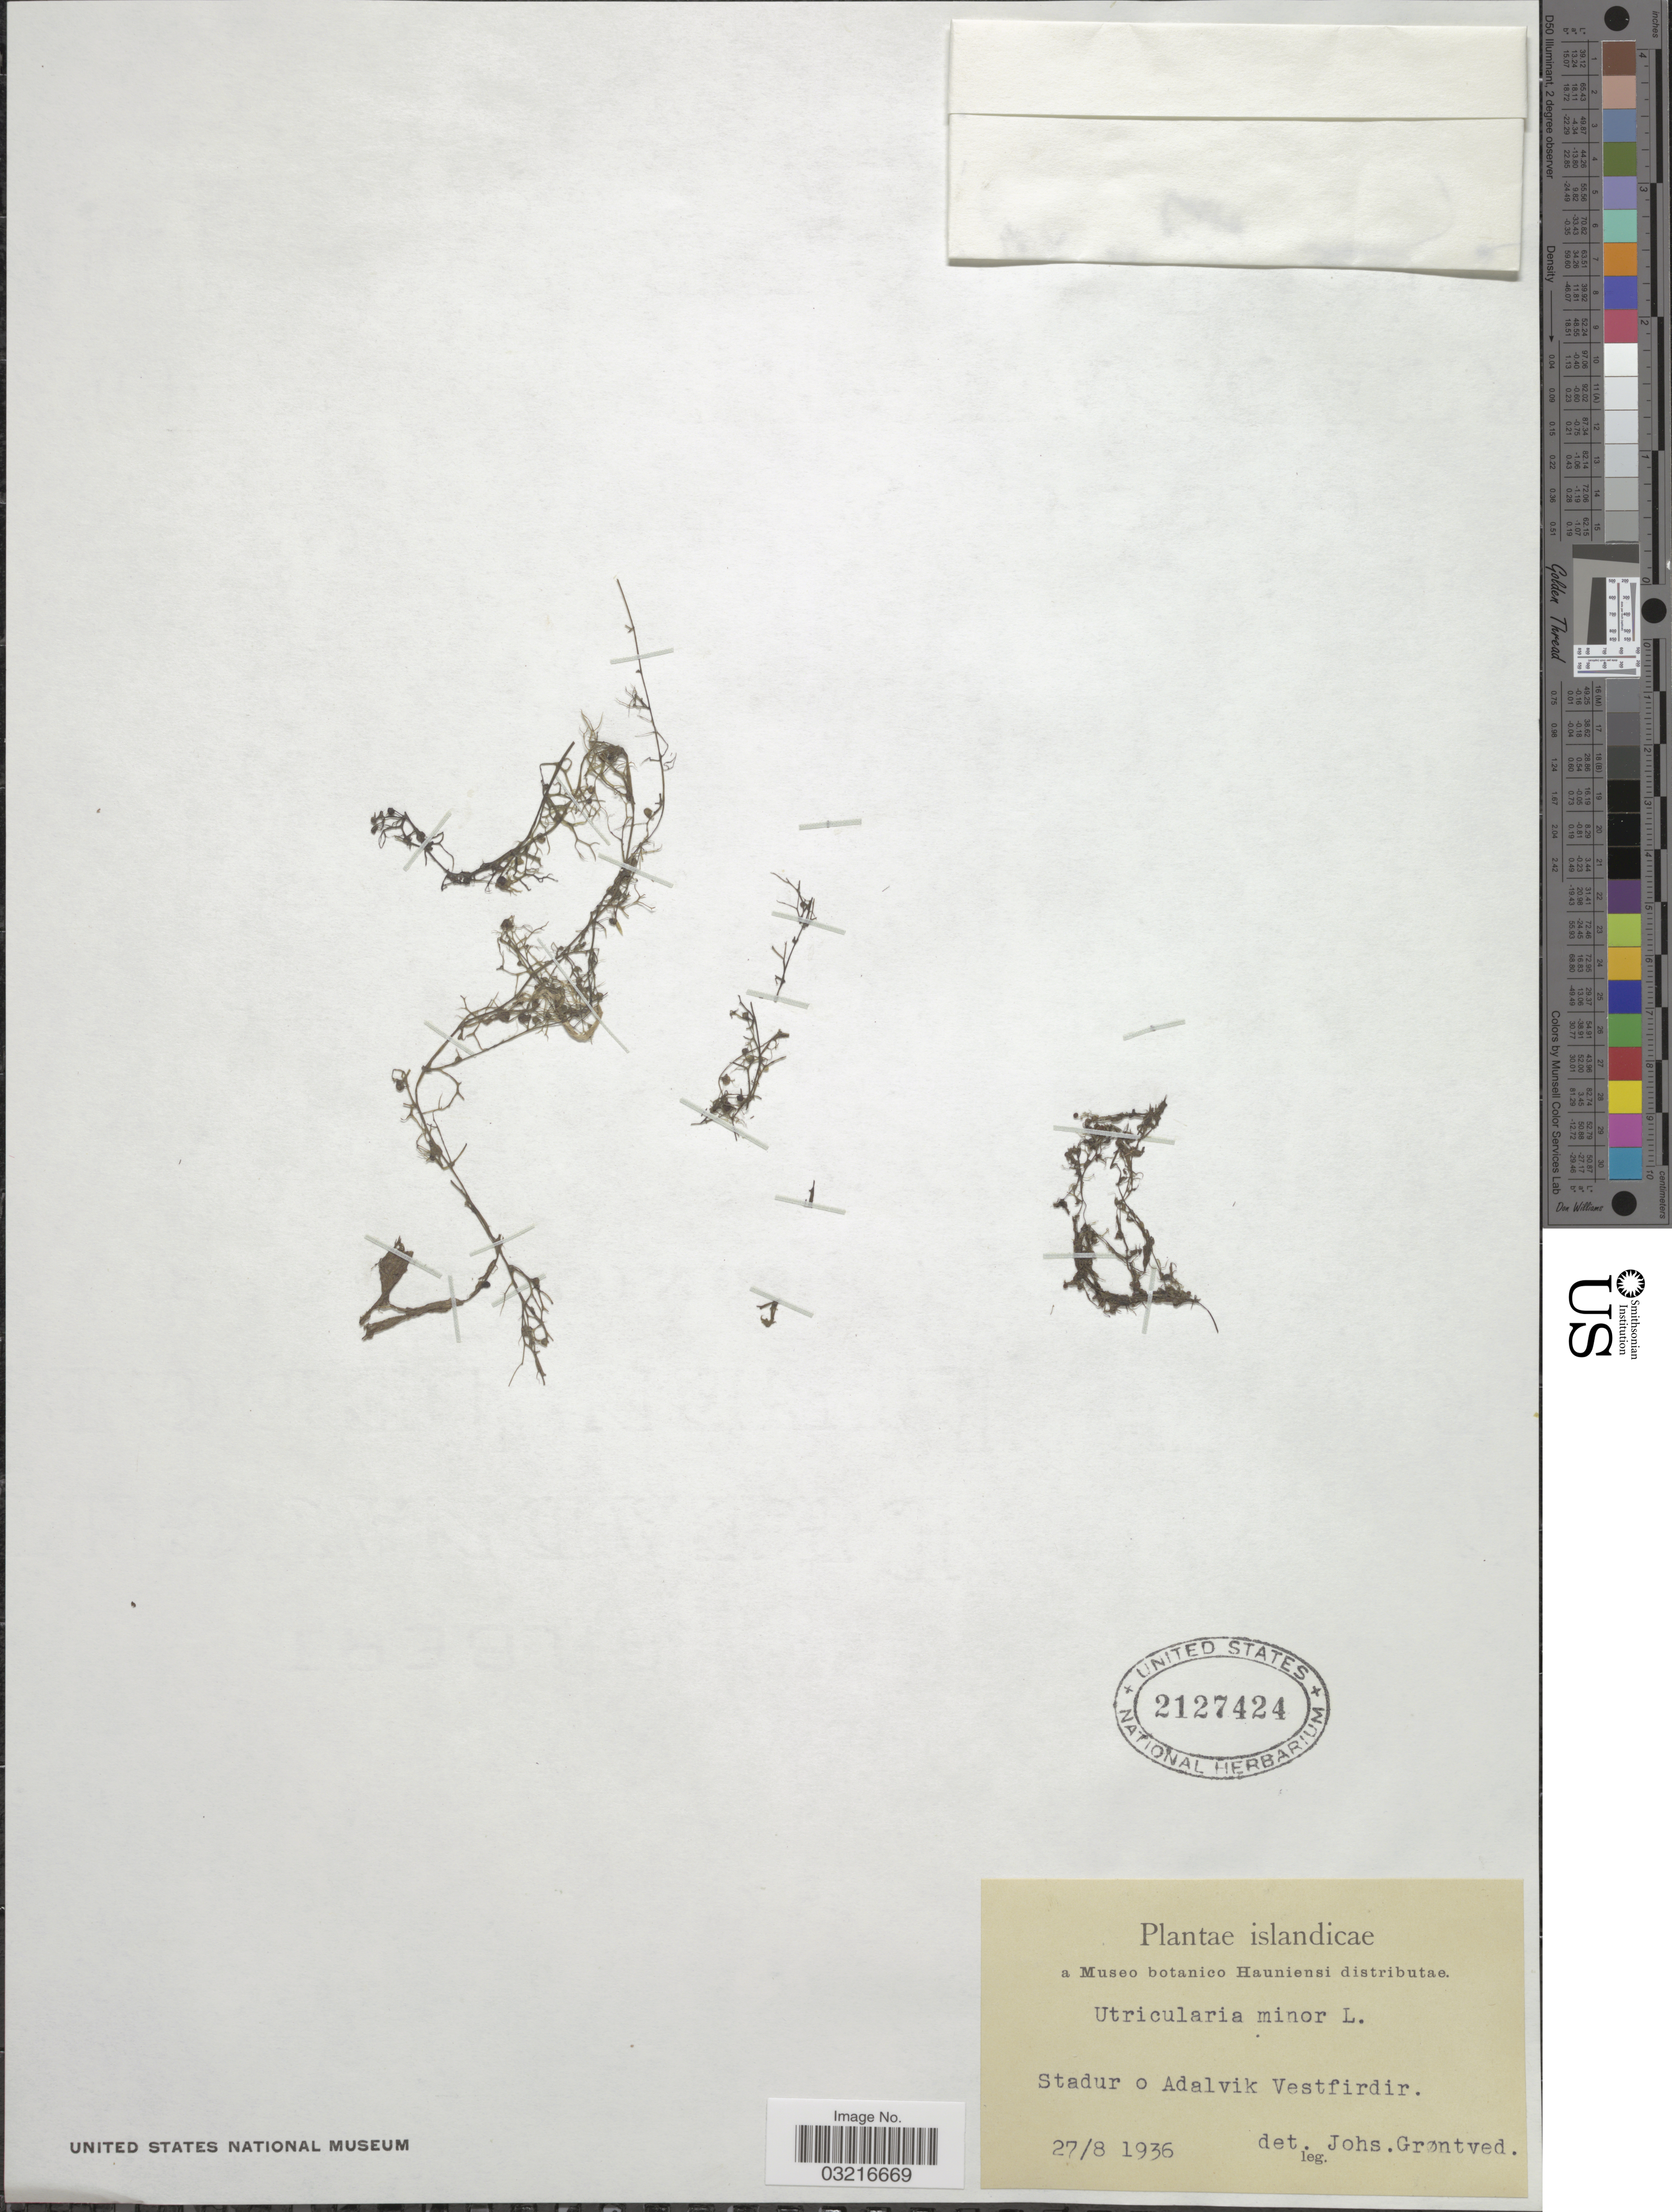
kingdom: Plantae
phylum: Tracheophyta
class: Magnoliopsida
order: Lamiales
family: Lentibulariaceae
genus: Utricularia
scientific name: Utricularia minor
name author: L.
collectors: J. Gröntved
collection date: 1936-08-27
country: Iceland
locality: Islandicae, Stadur o Adalvik Vestfirdir.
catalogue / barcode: US 2127424